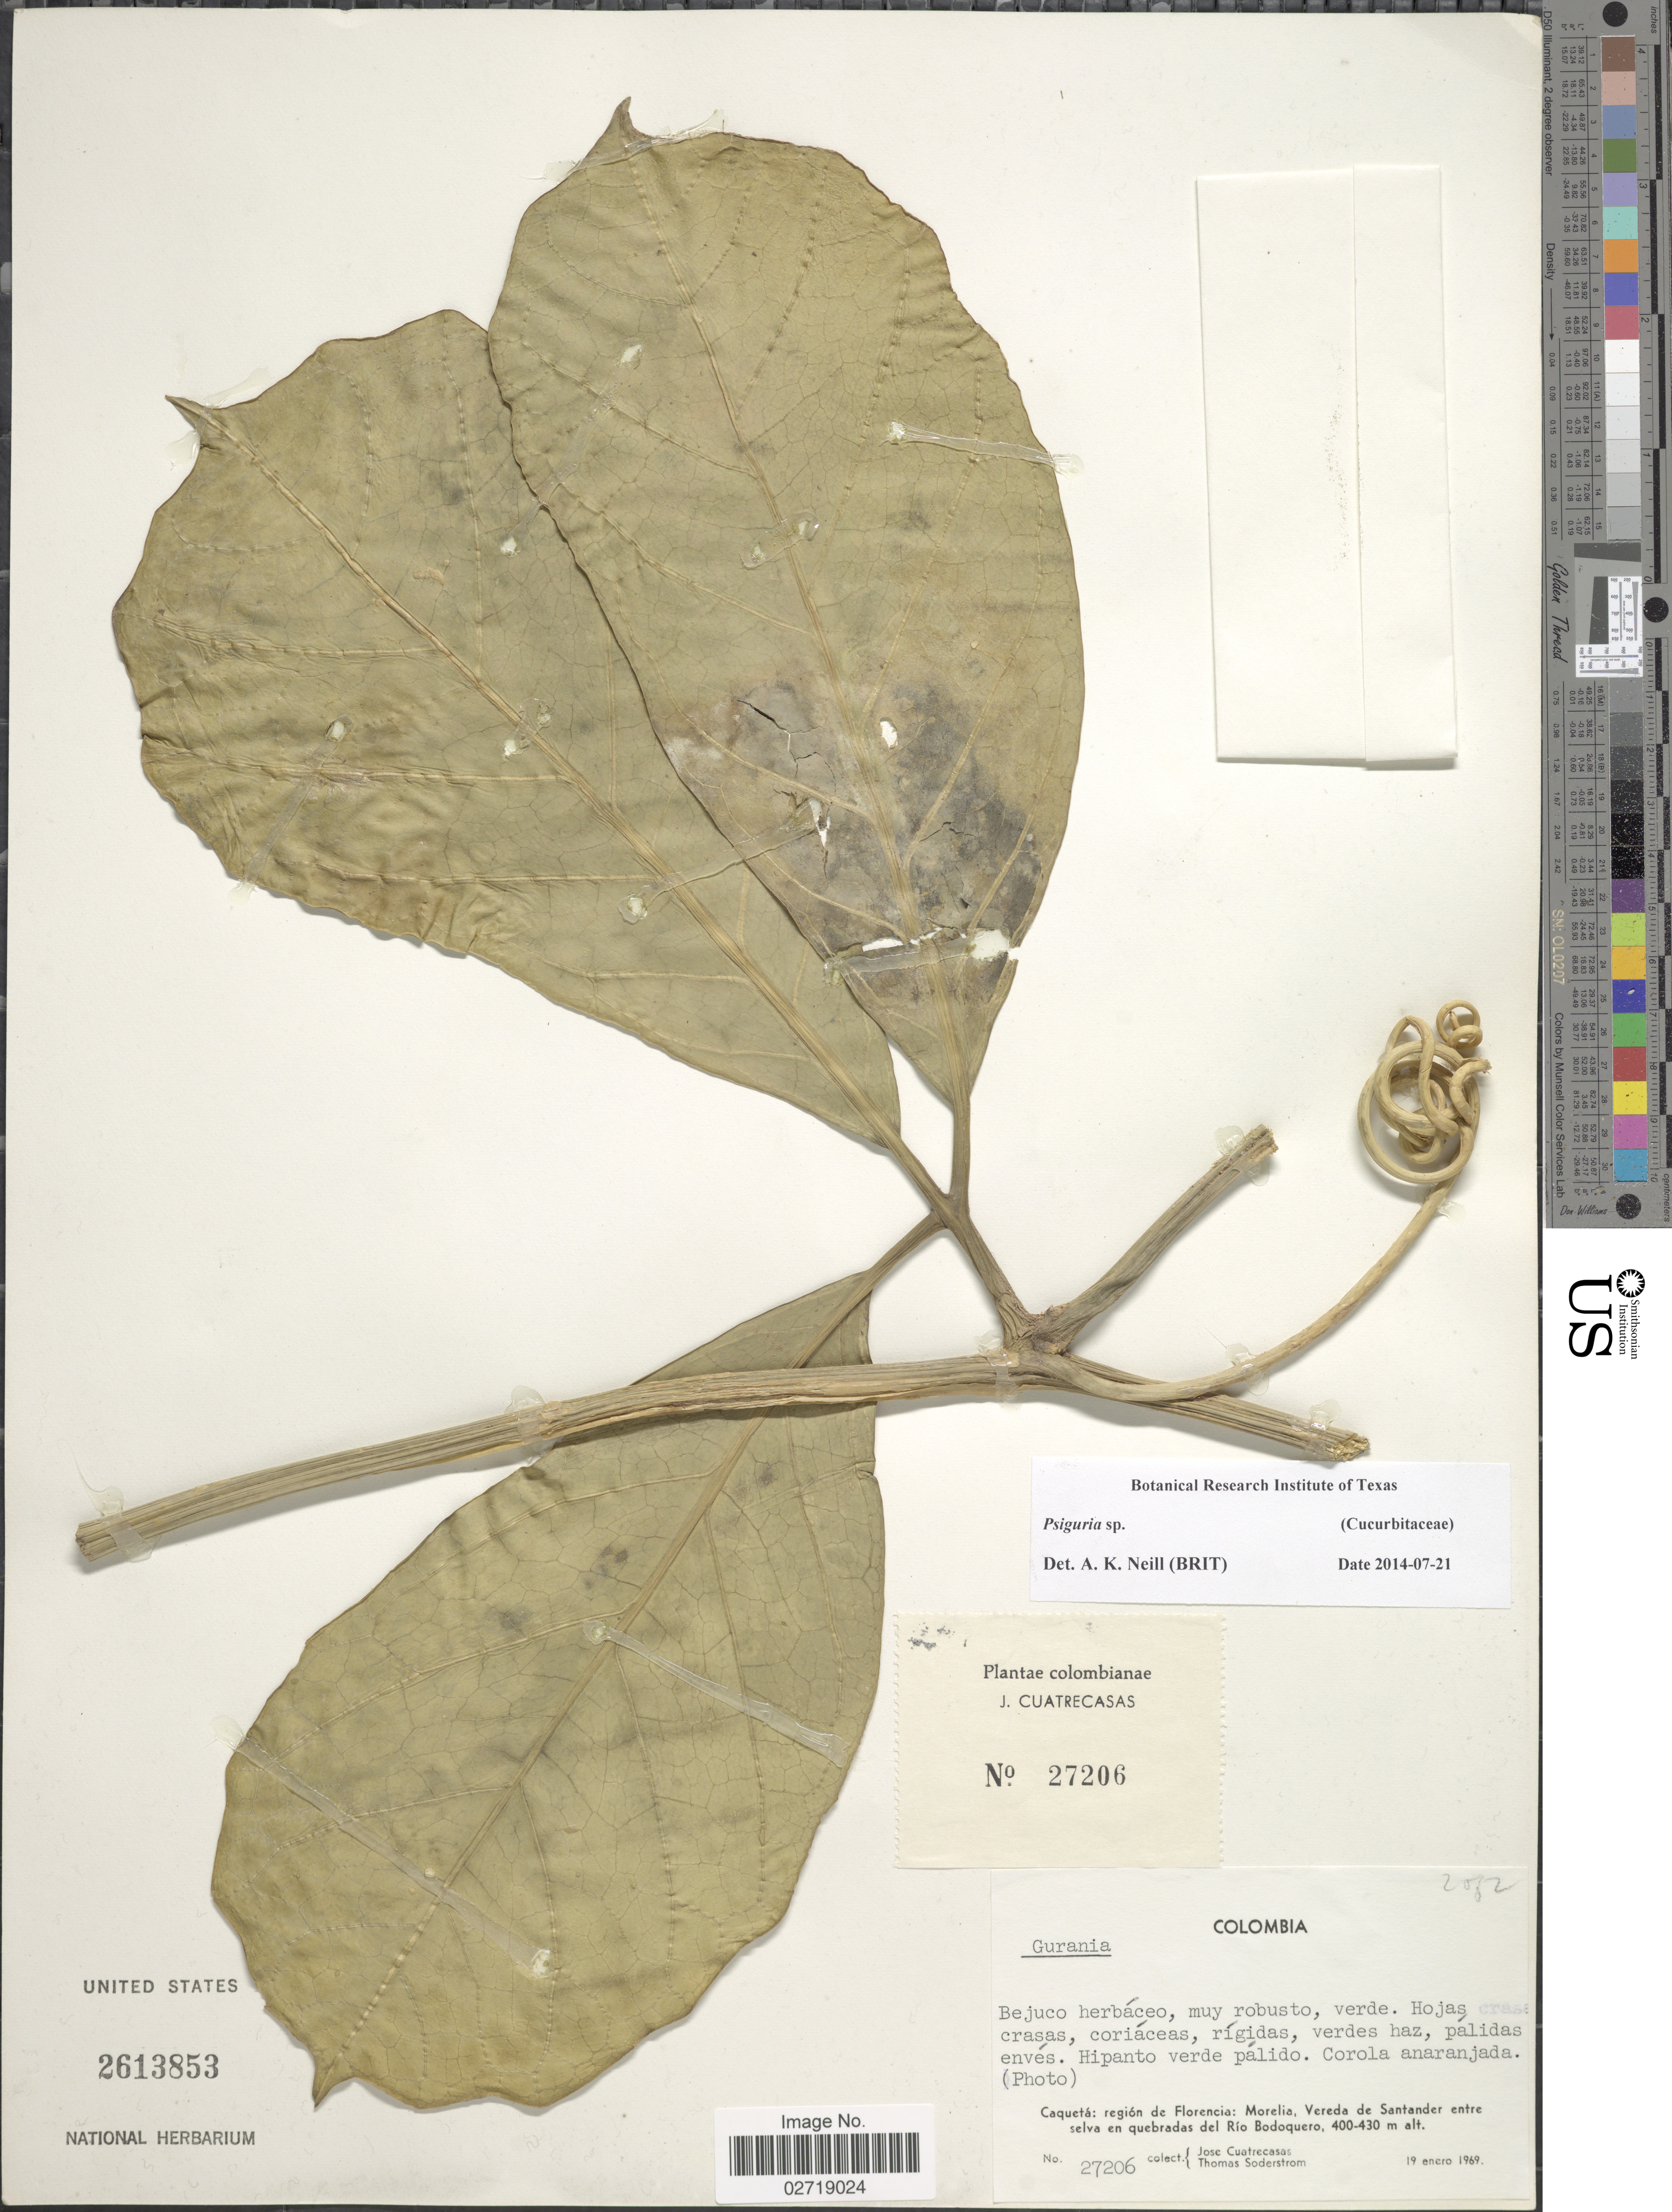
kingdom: Plantae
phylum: Tracheophyta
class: Magnoliopsida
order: Cucurbitales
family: Cucurbitaceae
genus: Psiguria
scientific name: Psiguria sp.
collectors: J. Cuatrecasas & T. R. Soderstrom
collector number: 27206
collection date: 1969-01-19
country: Colombia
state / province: Caquetá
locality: Region de Florencia: Morelia, Vereda de Santander entre selva en quebradas del Rio Bodoquero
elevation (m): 400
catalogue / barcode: US 2613853